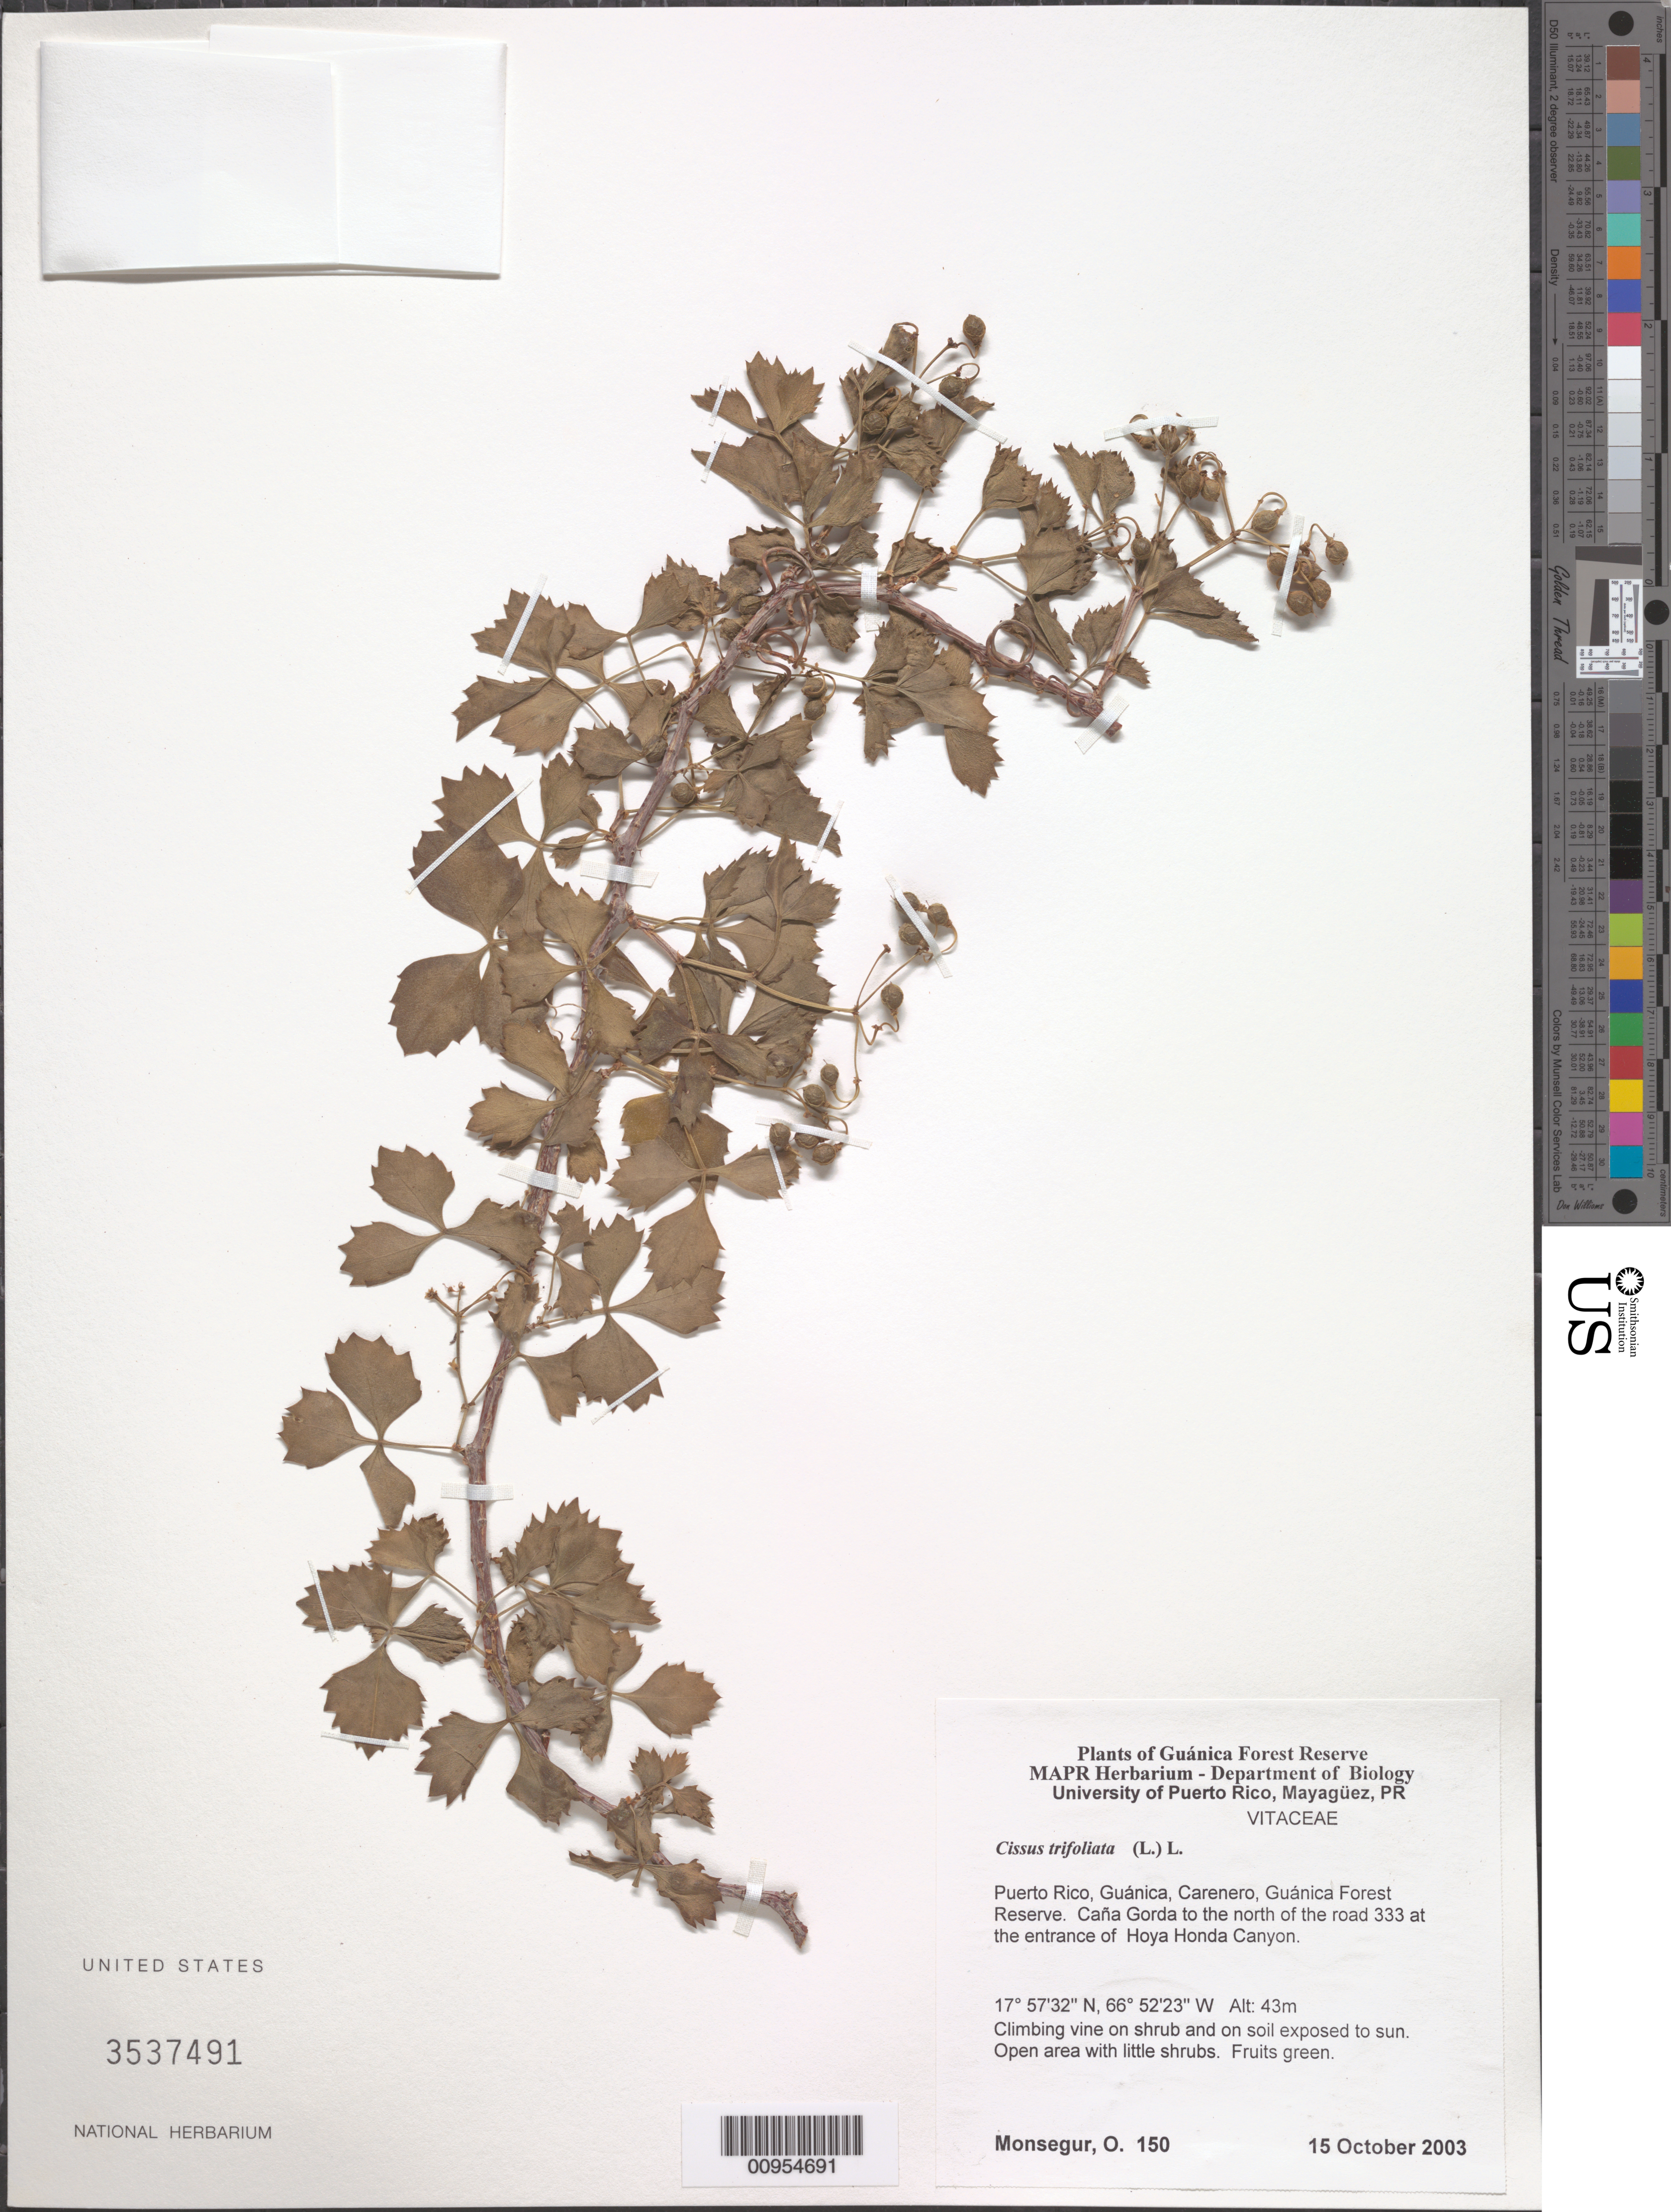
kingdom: Plantae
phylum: Tracheophyta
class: Magnoliopsida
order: Vitales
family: Vitaceae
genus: Cissus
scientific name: Cissus trifoliata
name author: (L.) L.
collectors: O. Monsegur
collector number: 150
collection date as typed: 15 Oct 2003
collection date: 2003-10-15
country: Puerto Rico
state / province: Guánica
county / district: Carenero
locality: Guánica Forest Reserve. Caña Gorda to the north of the road 333 at the entrance of Hoya Honda Canyon.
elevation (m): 43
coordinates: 17.57322, 66.52234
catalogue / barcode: US 3537491